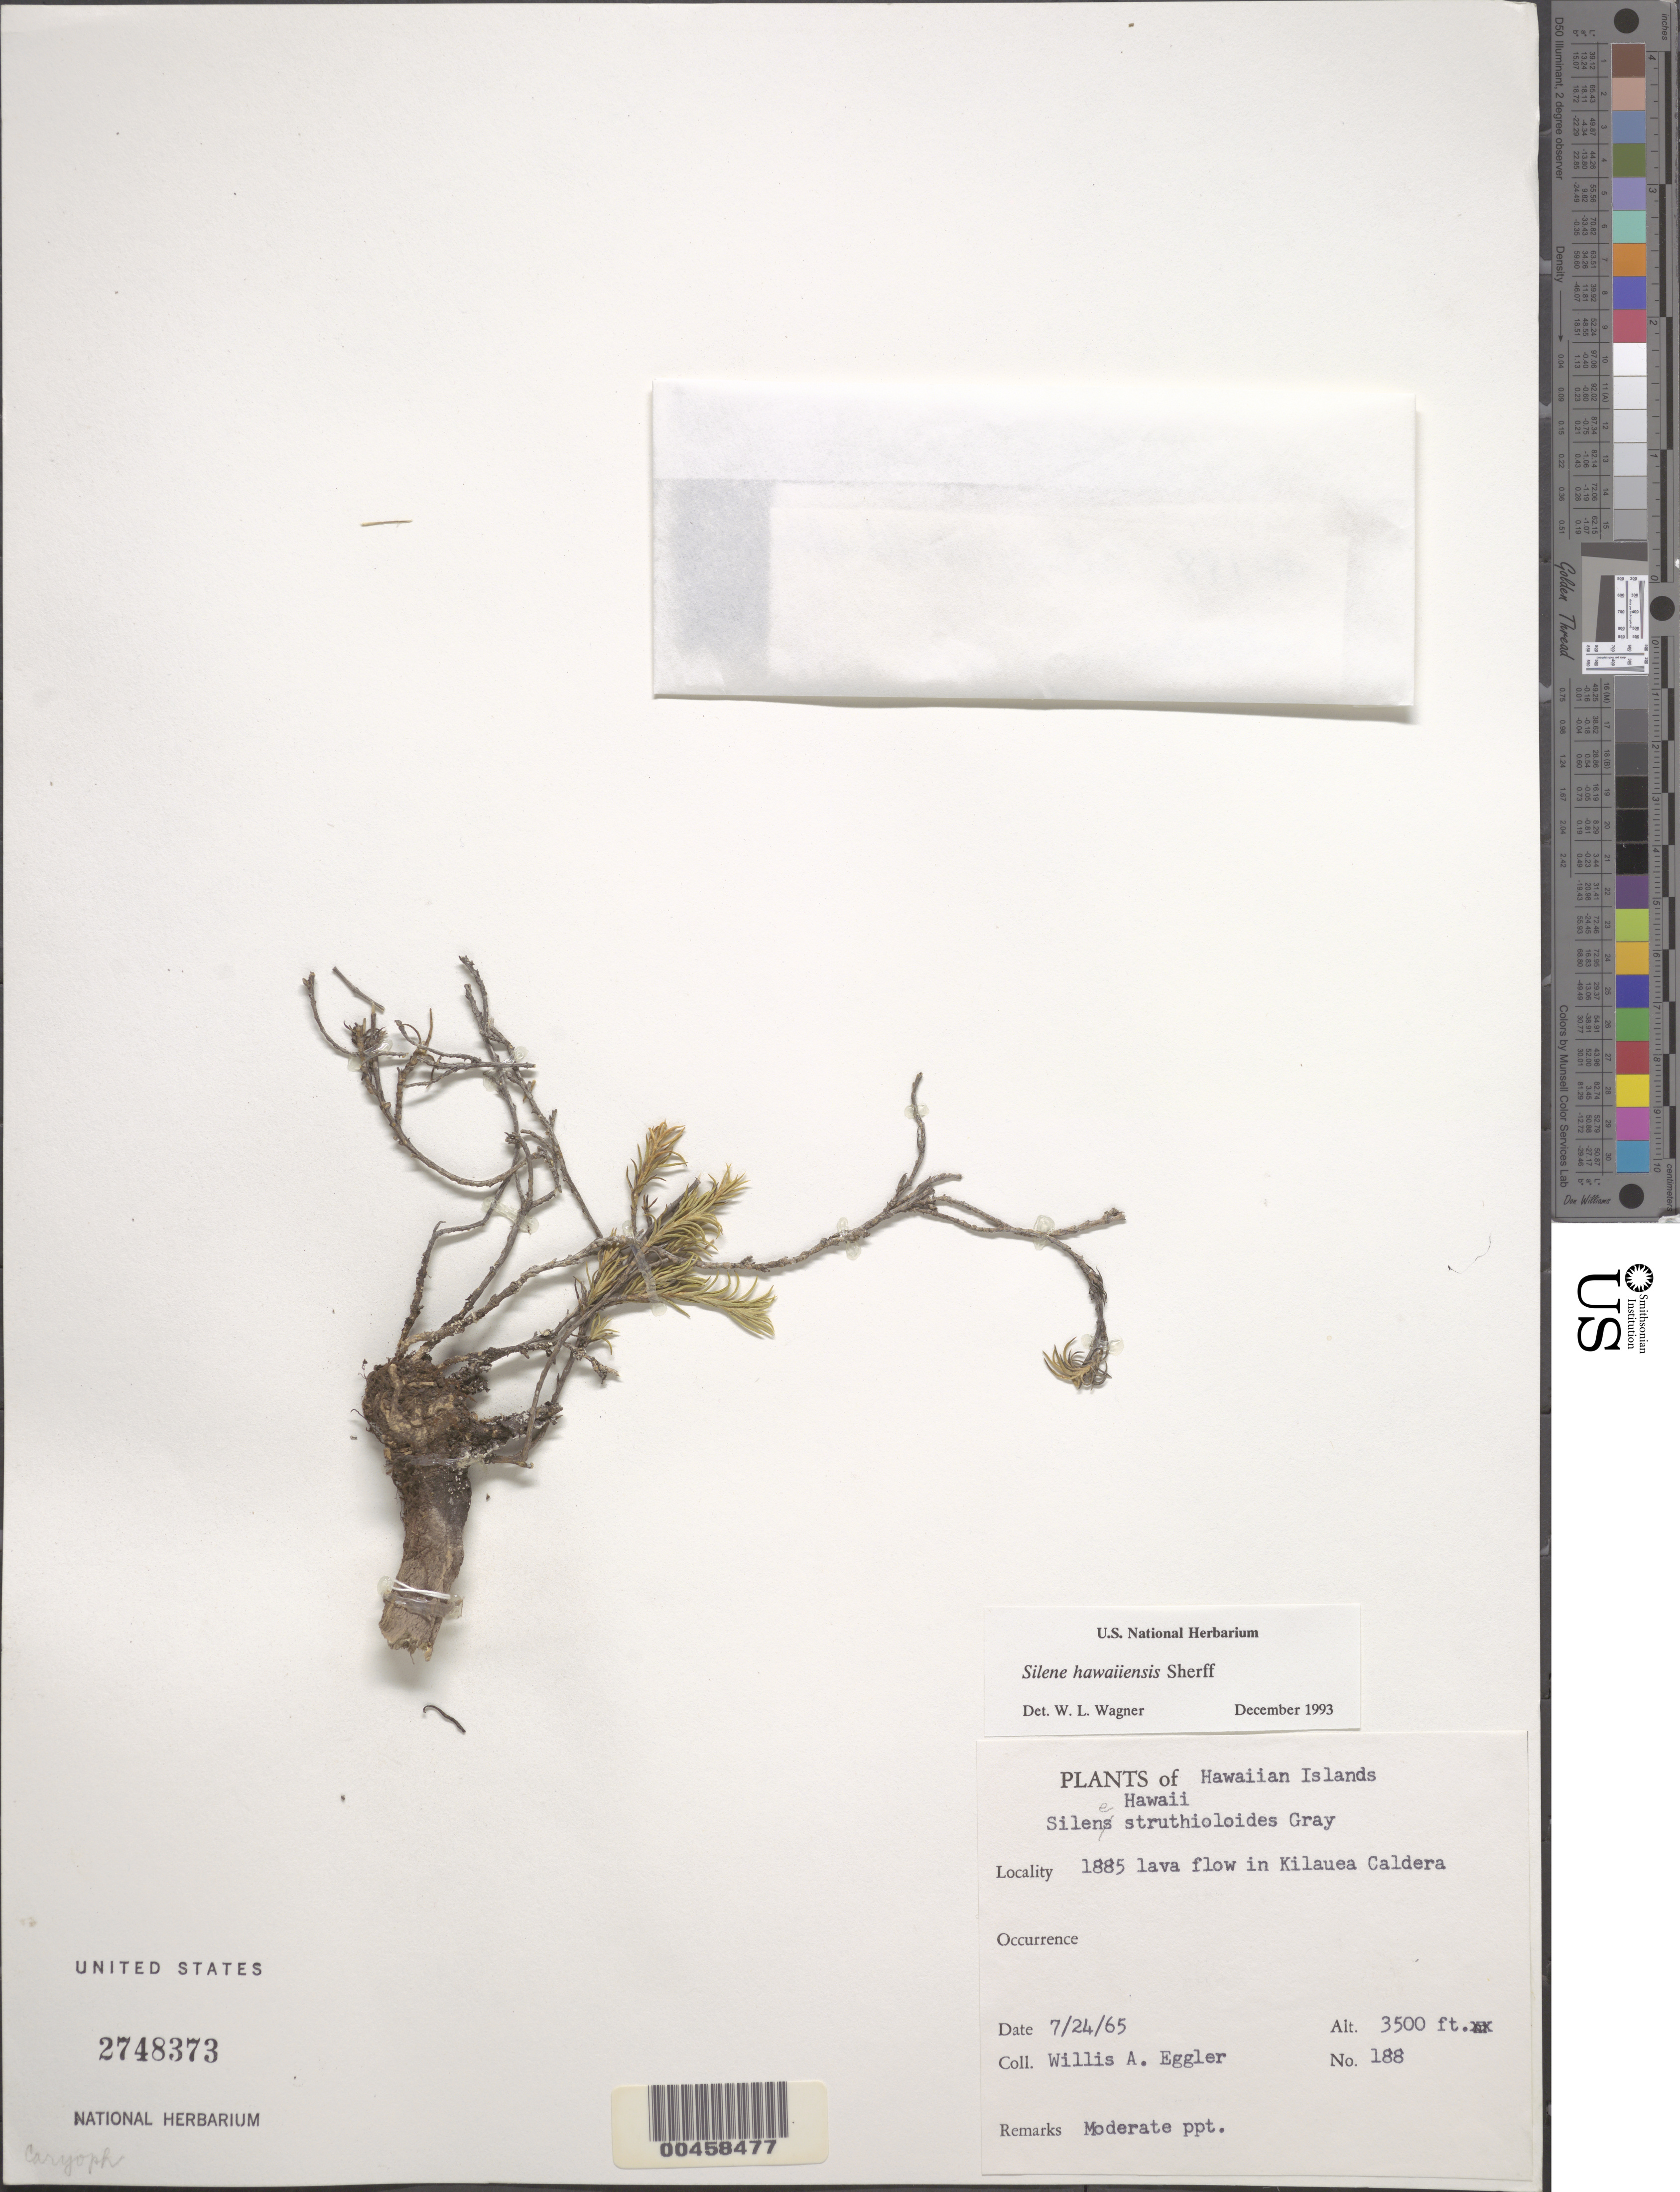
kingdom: Plantae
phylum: Tracheophyta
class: Magnoliopsida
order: Caryophyllales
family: Caryophyllaceae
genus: Silene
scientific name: Silene hawaiiensis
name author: Sherff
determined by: Wagner, W. L., (BOT), Smithsonian Institution - National Museum of Natural History (UNITED STATES)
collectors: W. A. Eggler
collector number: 188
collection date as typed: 24 Jul 1965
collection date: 1965-07-24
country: United States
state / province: Hawaii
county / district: Hawaii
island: Hawaii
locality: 1885 lava flow in Kiluea Caldera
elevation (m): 1067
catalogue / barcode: US 2748373